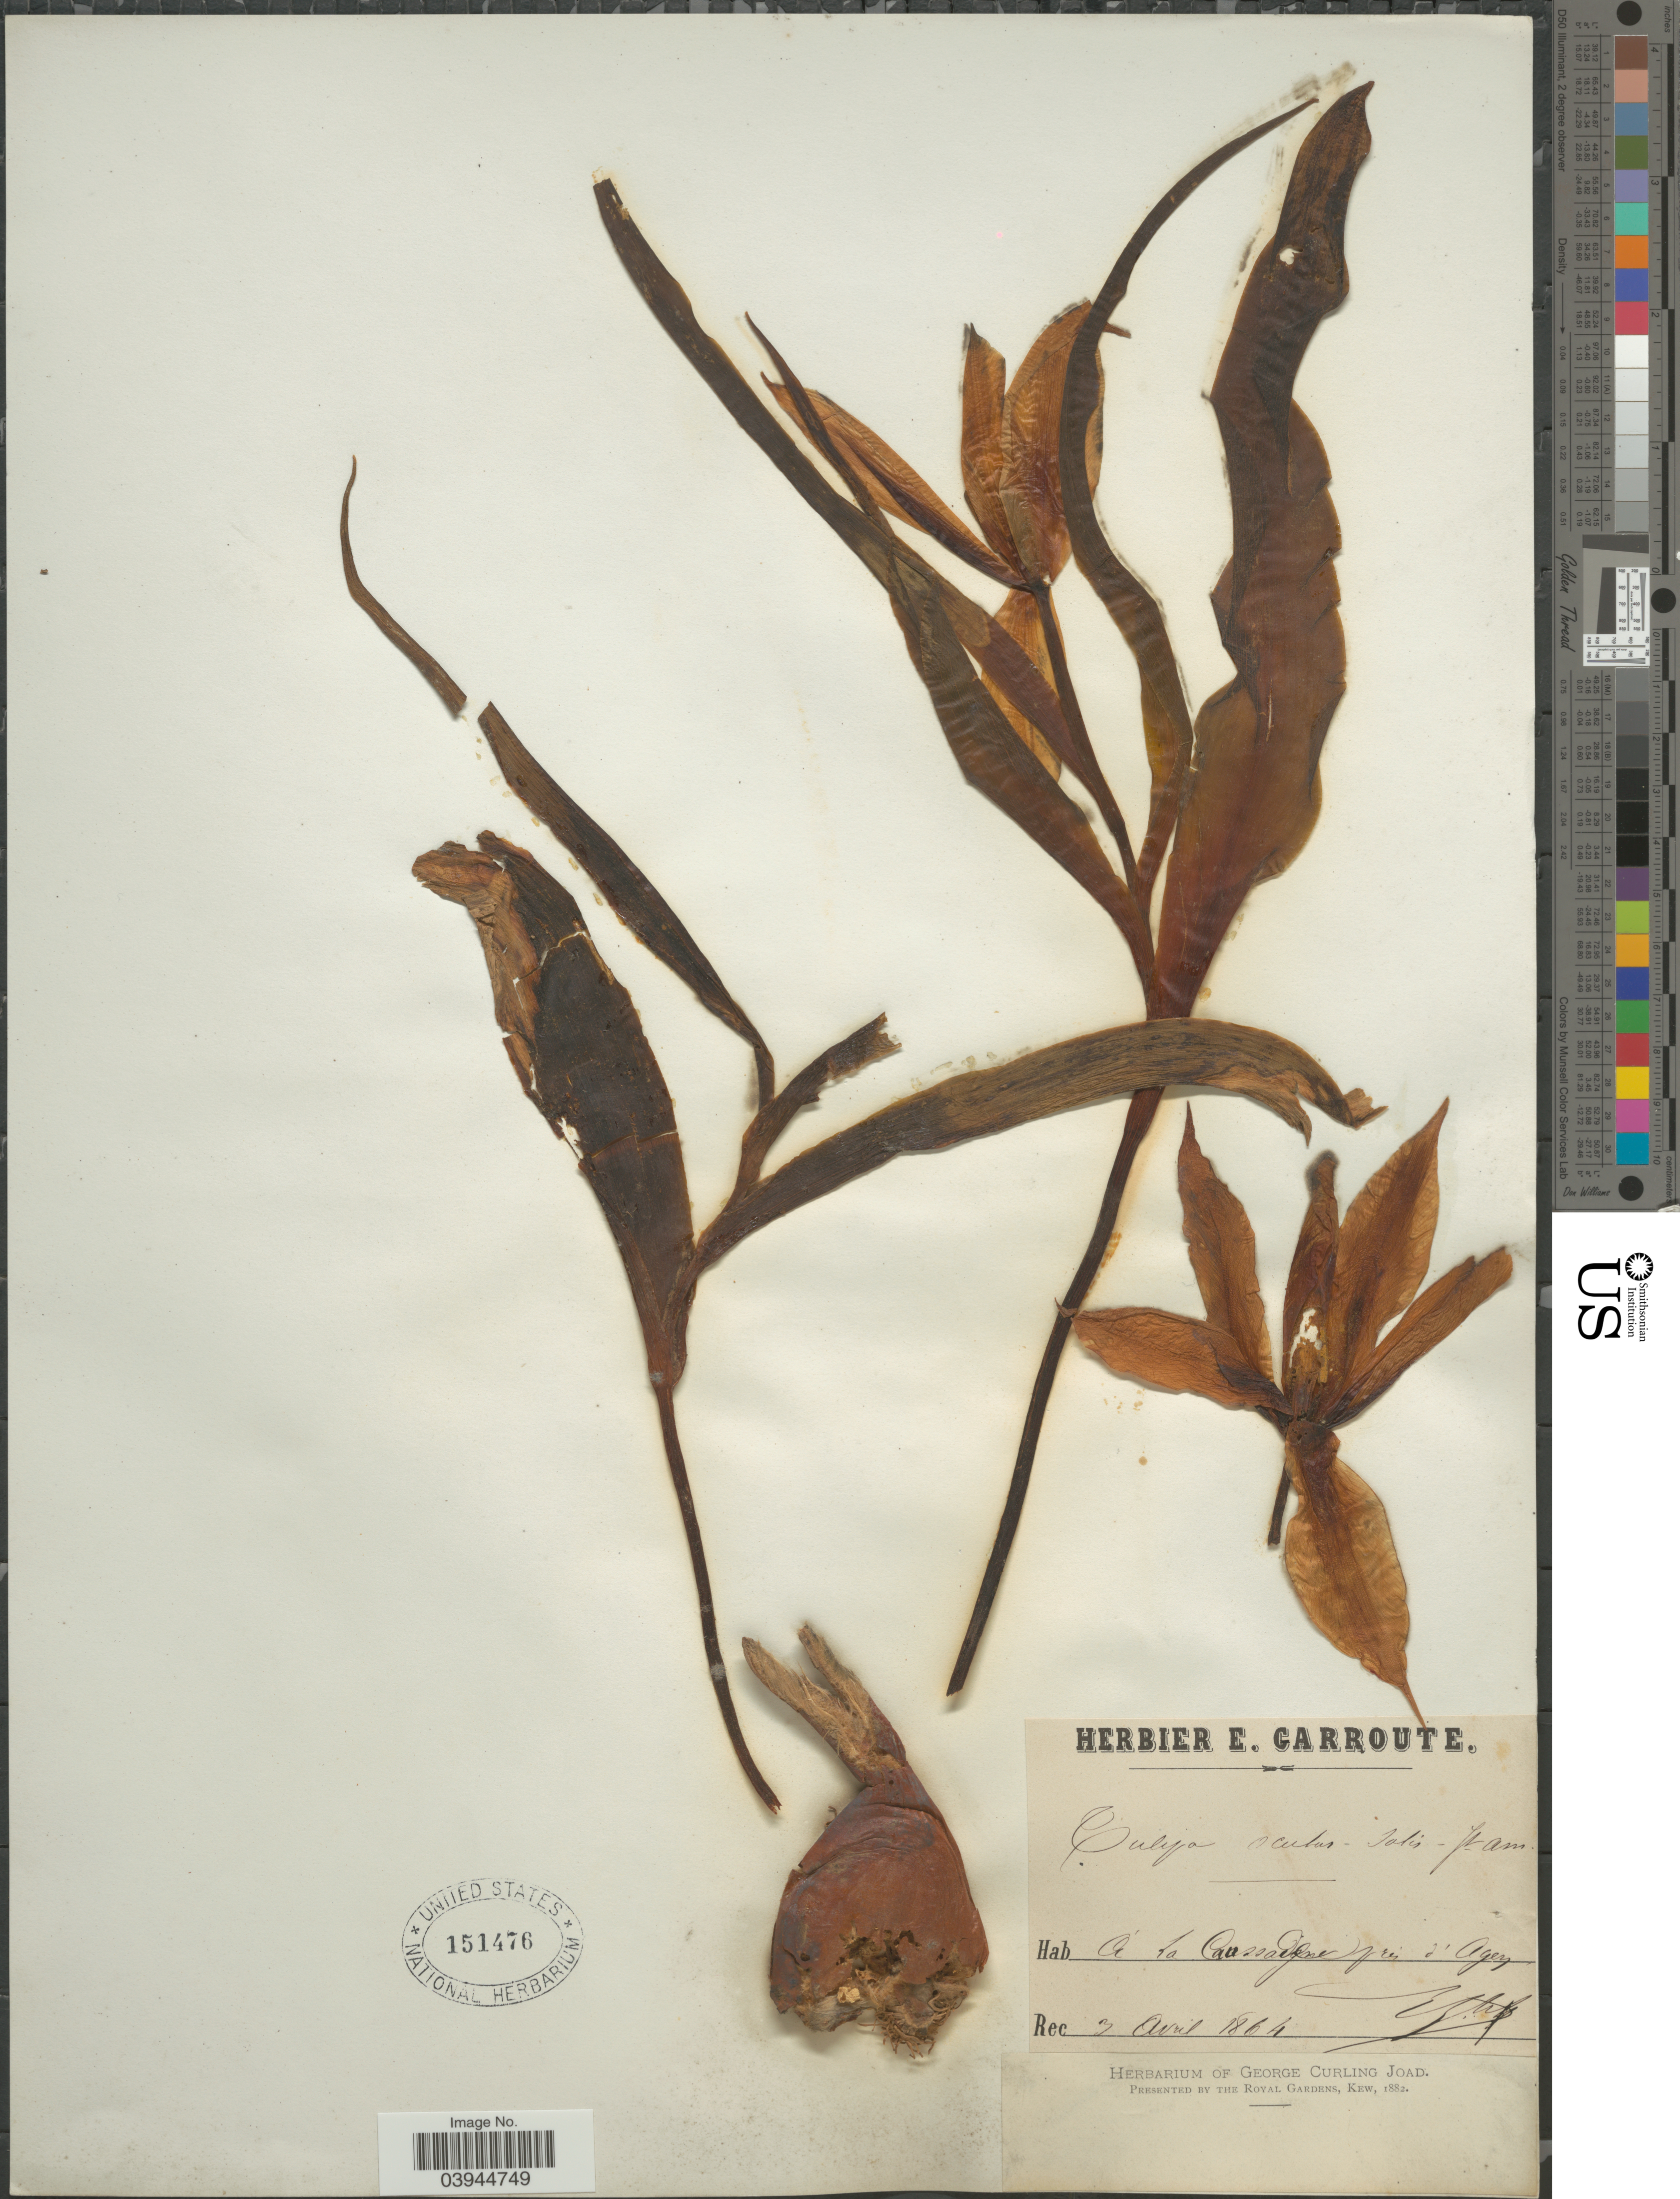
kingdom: Plantae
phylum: Tracheophyta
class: Liliopsida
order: Liliales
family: Liliaceae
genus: Tulipa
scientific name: Tulipa oculus-solis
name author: DC.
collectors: E. Garroute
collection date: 1864-04-03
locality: Á La Caussalgner en d'Agery.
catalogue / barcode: US 151476